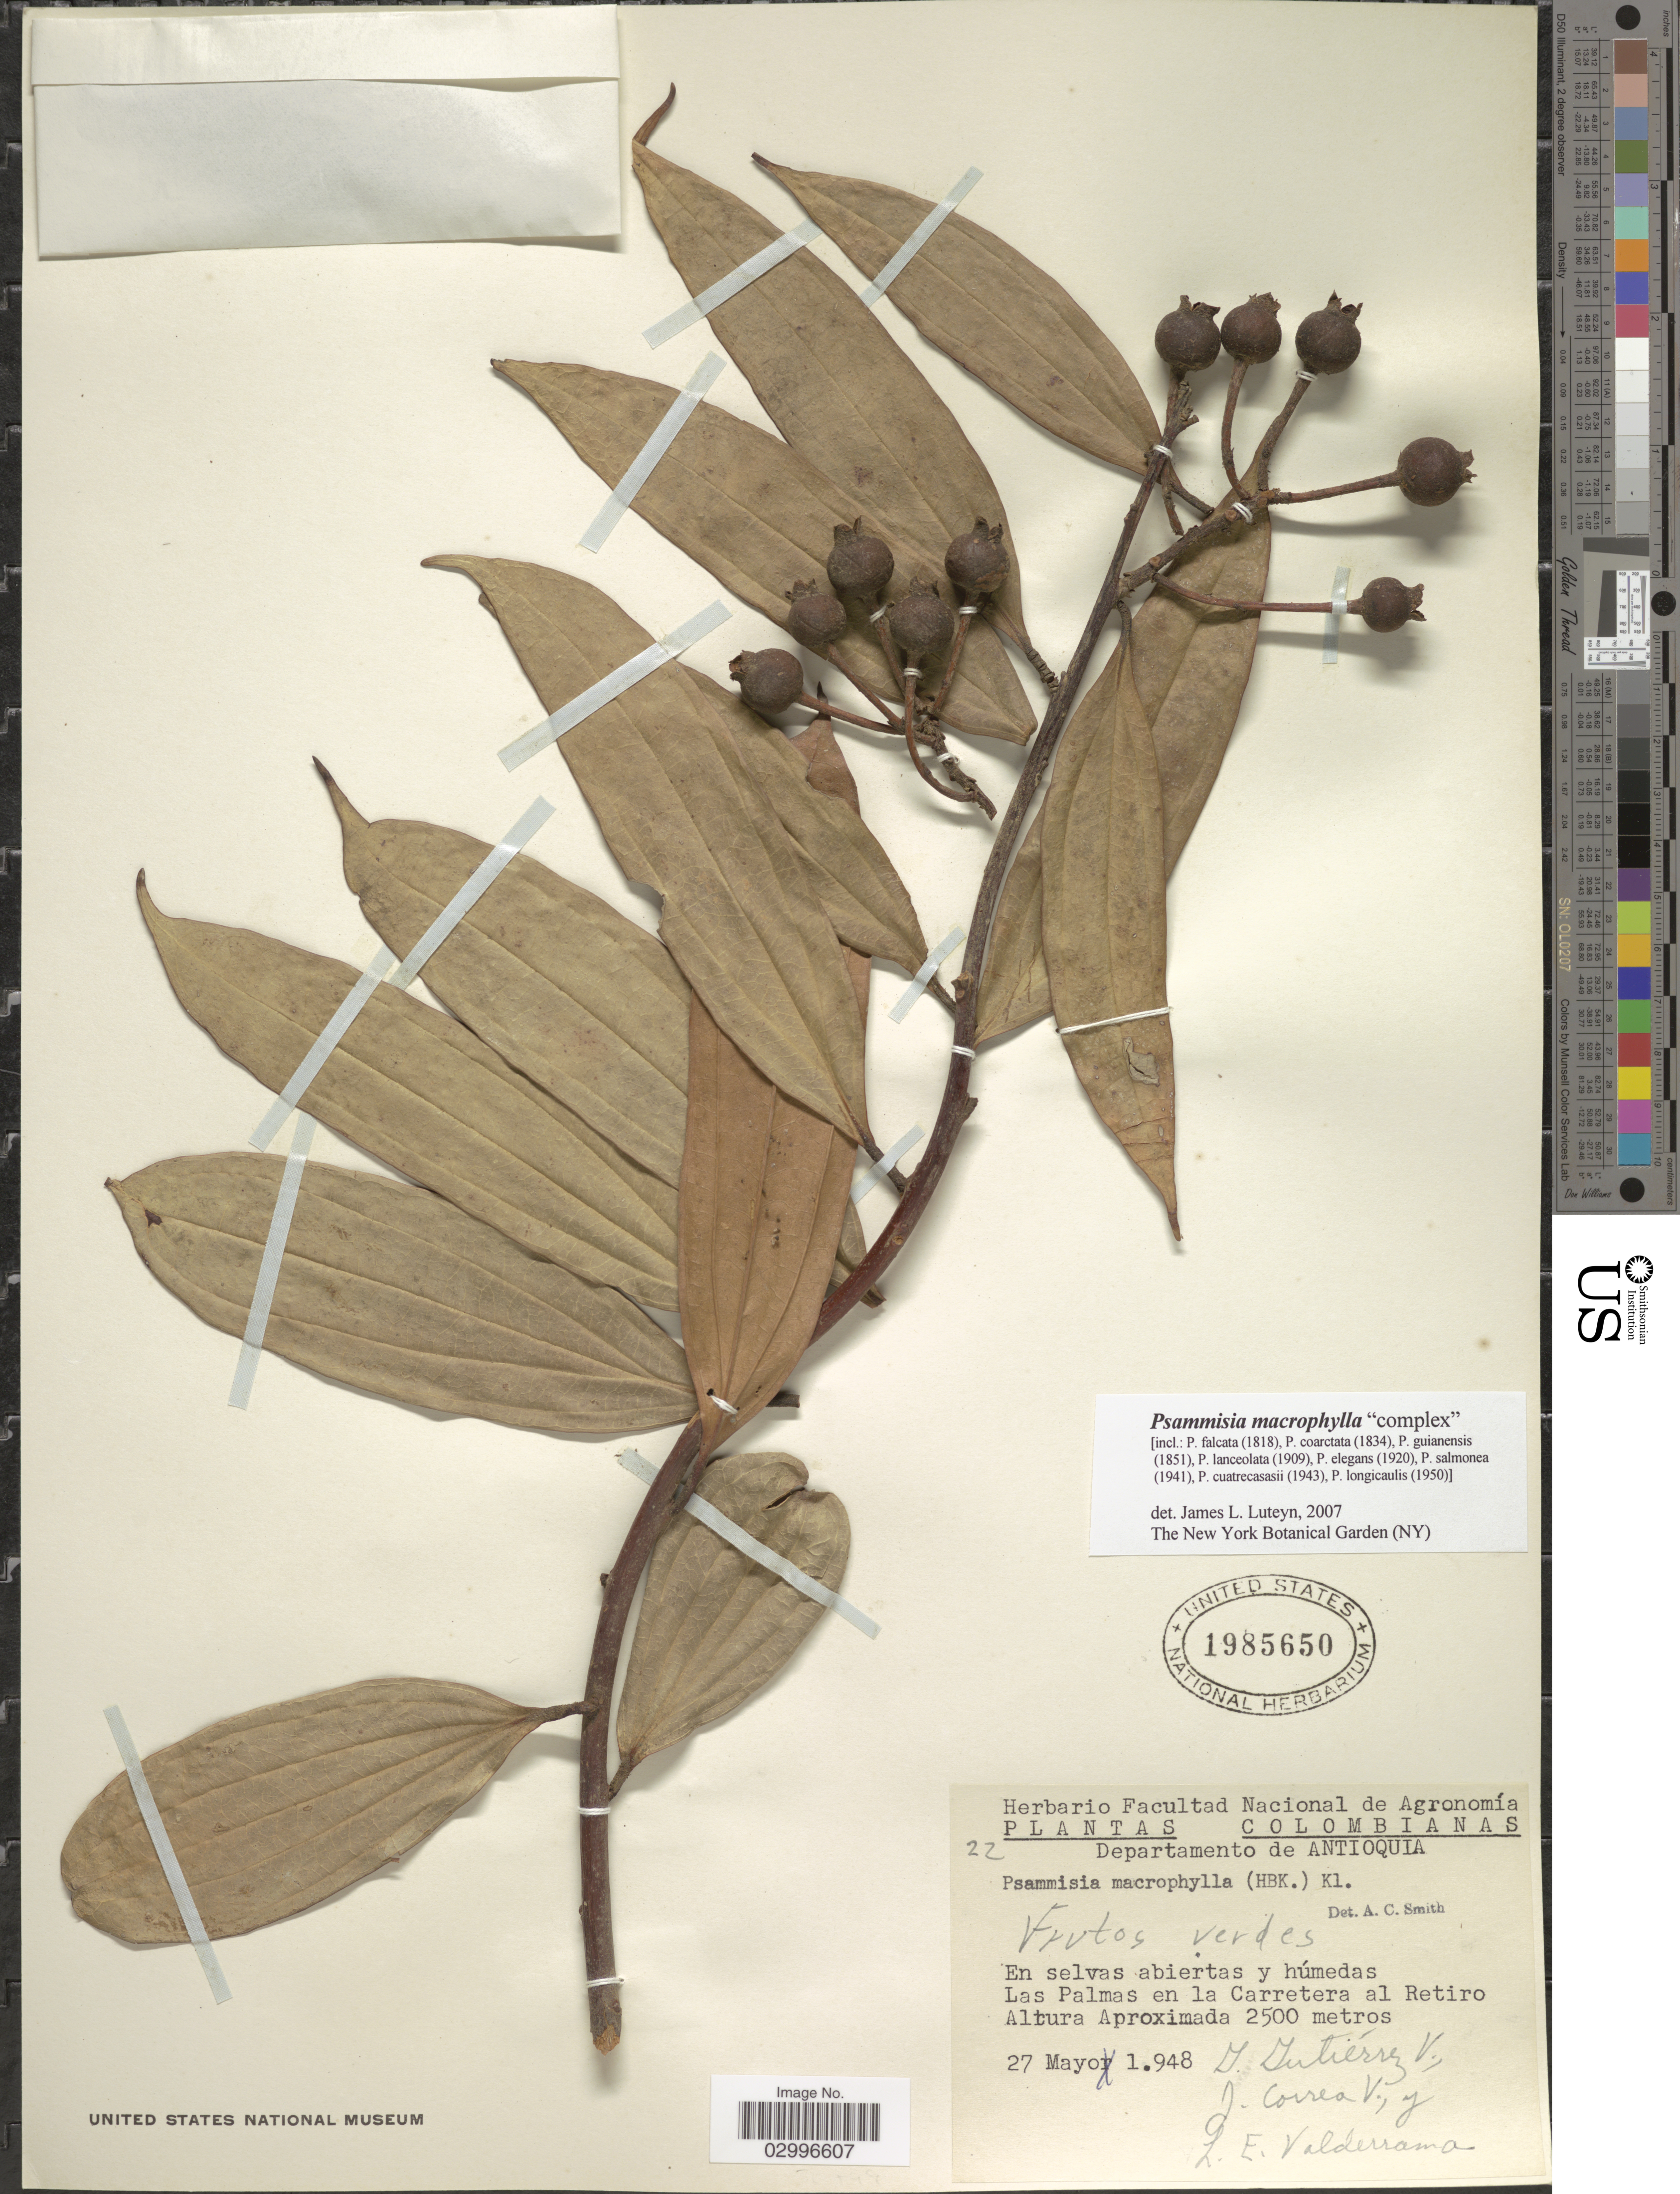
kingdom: Plantae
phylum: Tracheophyta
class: Magnoliopsida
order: Ericales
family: Ericaceae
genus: Psammisia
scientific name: Psammisia macrophylla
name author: (Kunth) Klotzsch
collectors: G. Gutiérrez V., J. Correa V. & L. Valderrama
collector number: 22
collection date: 1948-05-27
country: Colombia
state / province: Antioquia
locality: Departamento de Antioquia. En selvas abiertas y húmedas Las Palmas en la Carretera al Retiro.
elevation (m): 2500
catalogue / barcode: US 1985650